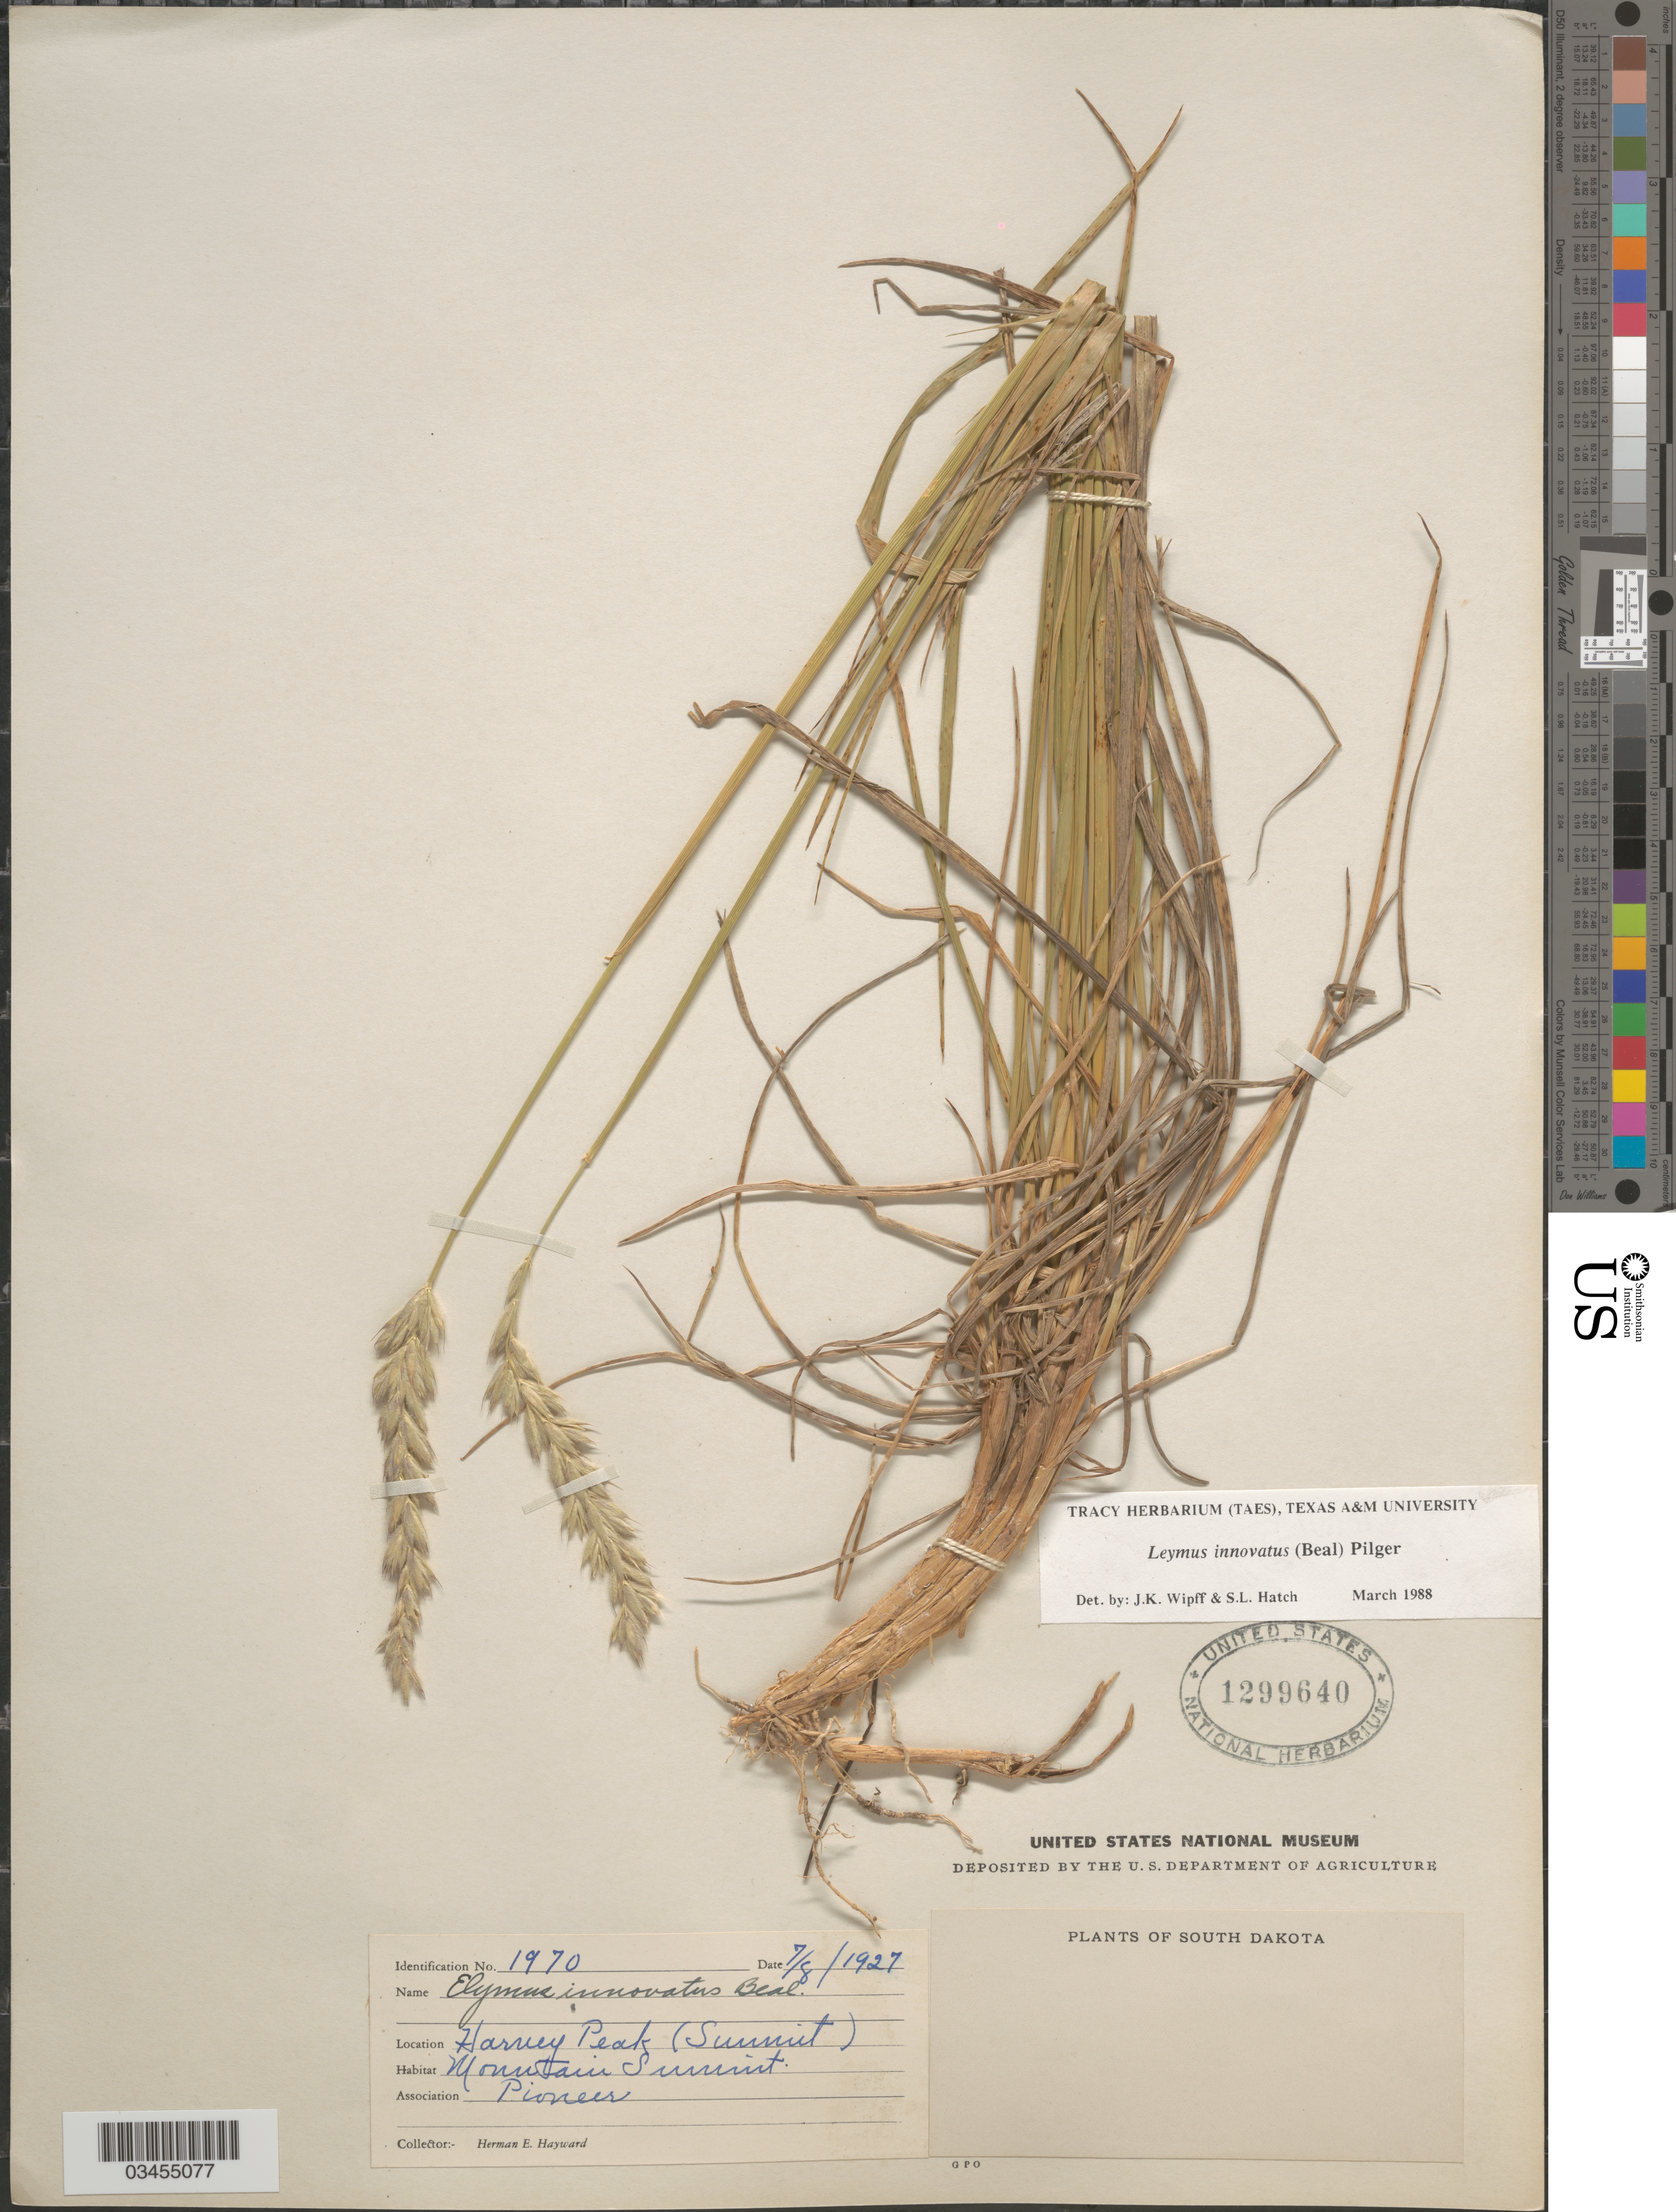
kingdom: Plantae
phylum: Tracheophyta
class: Liliopsida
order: Poales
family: Poaceae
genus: Leymus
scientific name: Leymus innovatus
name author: (W.J. Beal) Pilg.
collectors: H. Hayward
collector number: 1970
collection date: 1927-07-08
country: United States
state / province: South Dakota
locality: Harney Peak (Summit). Mountain Summit.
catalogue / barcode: US 1299640